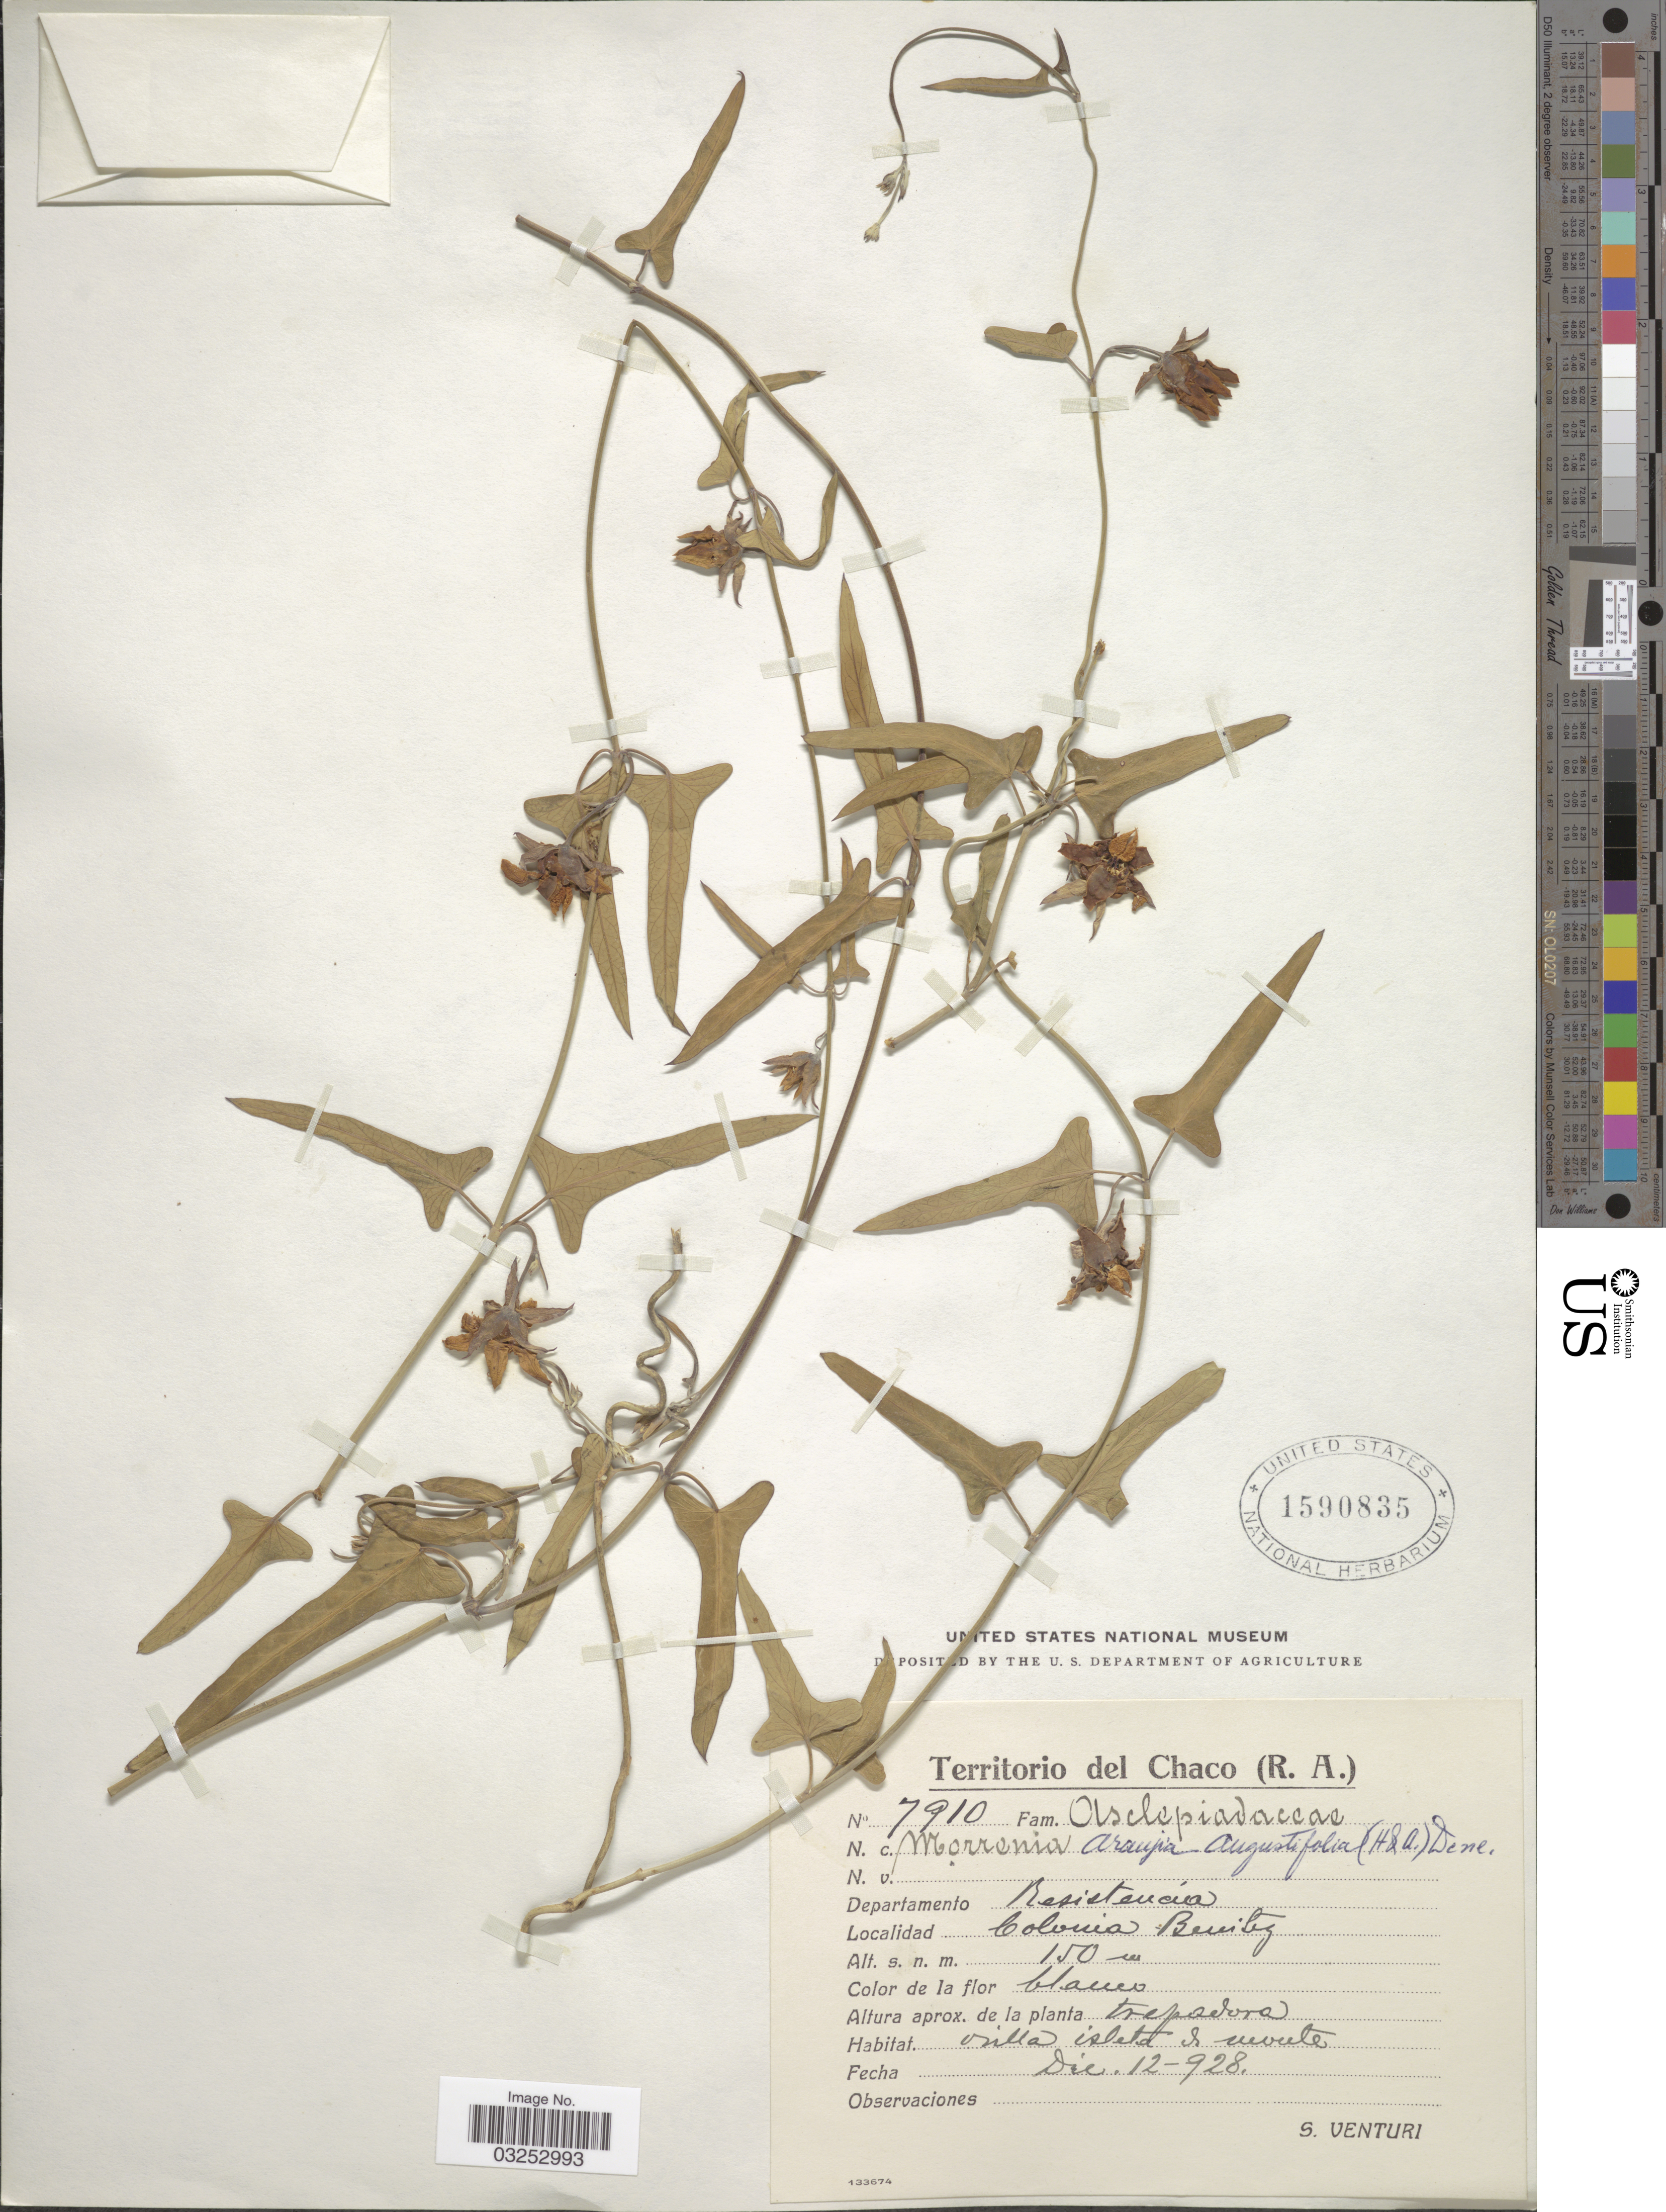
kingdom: Plantae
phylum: Tracheophyta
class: Magnoliopsida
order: Gentianales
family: Apocynaceae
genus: Araujia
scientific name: Araujia angustifolia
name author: (Hook. & Arn.) Steud.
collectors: S. Venturi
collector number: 7910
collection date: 1928-12-12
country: Argentina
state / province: Chaco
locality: Territorio del Chaco, (R.A.) Departamento Resistancia, Colonia Benitez.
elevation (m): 150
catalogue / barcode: US 1590835